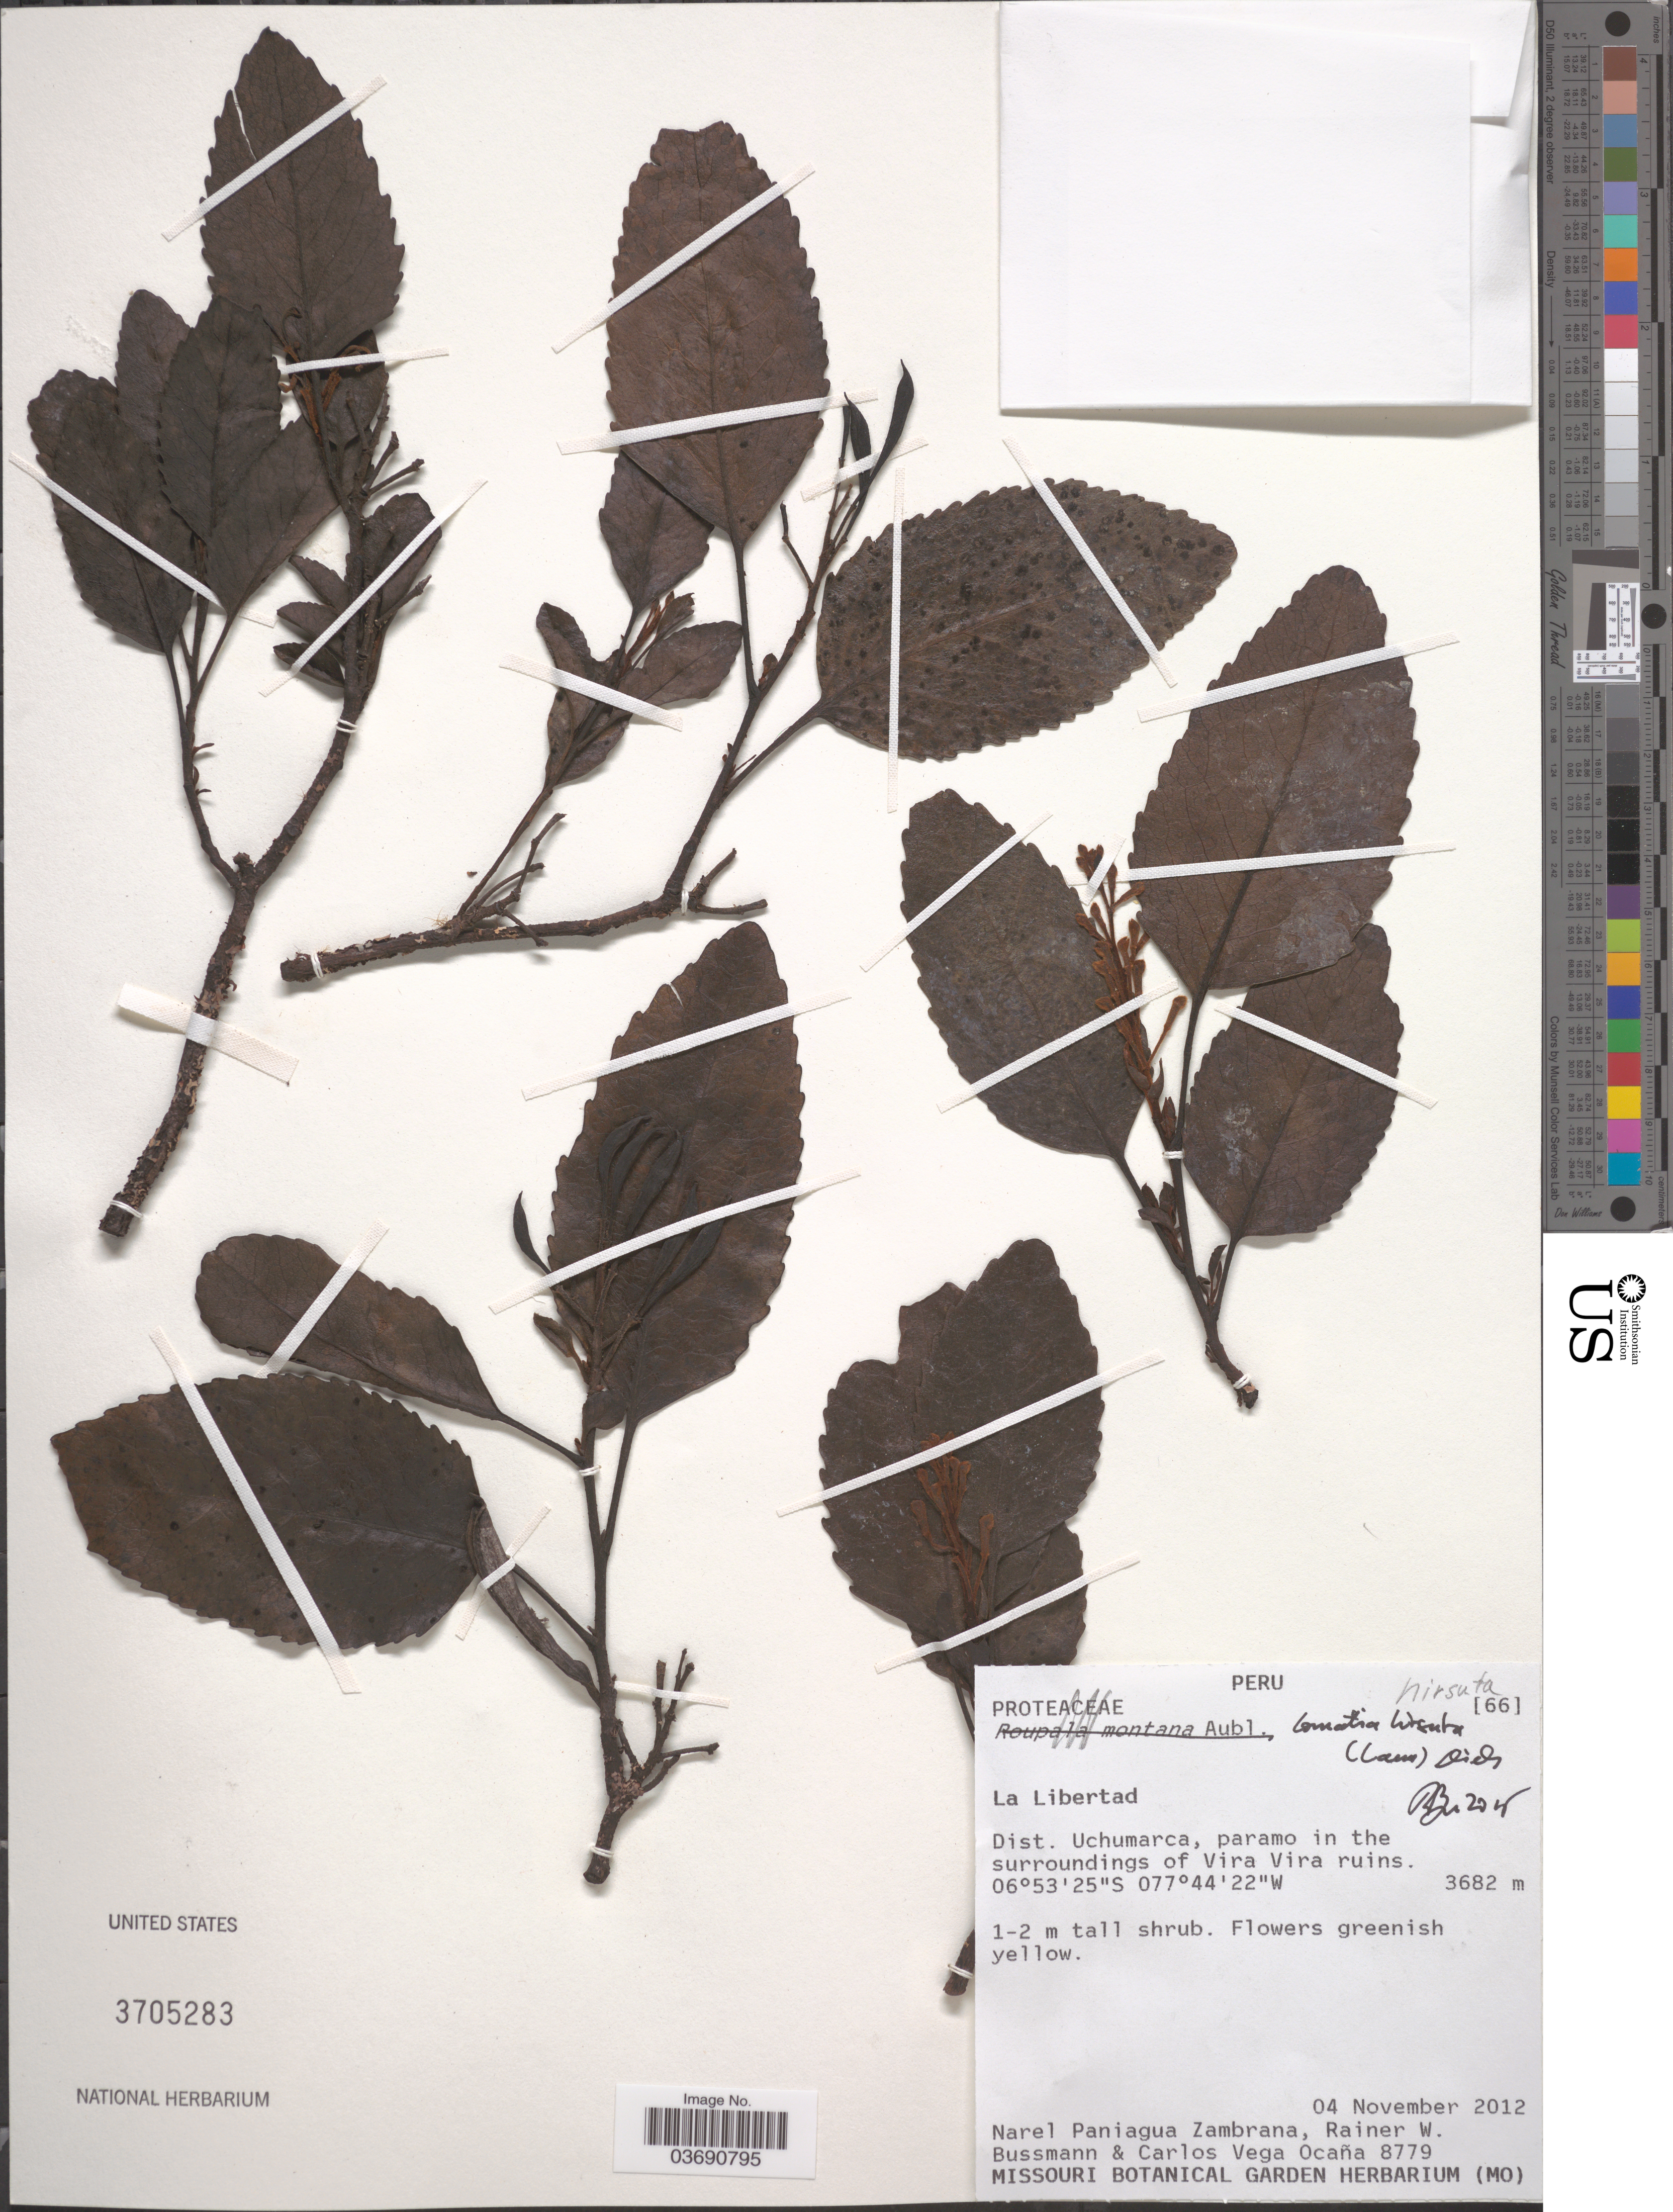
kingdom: Plantae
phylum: Tracheophyta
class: Magnoliopsida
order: Proteales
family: Proteaceae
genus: Lomatia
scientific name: Lomatia hirsuta subsp. hirsuta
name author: (Lam.) Diels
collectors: N. Paniagua Zambrana, R. W. Bussmann & C. Vega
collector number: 8779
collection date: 2012-11-04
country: Peru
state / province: La Libertad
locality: Dist. Uchumarca, paramo in the surroundings of Vira Vira ruins.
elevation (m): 3682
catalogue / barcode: US 3705283